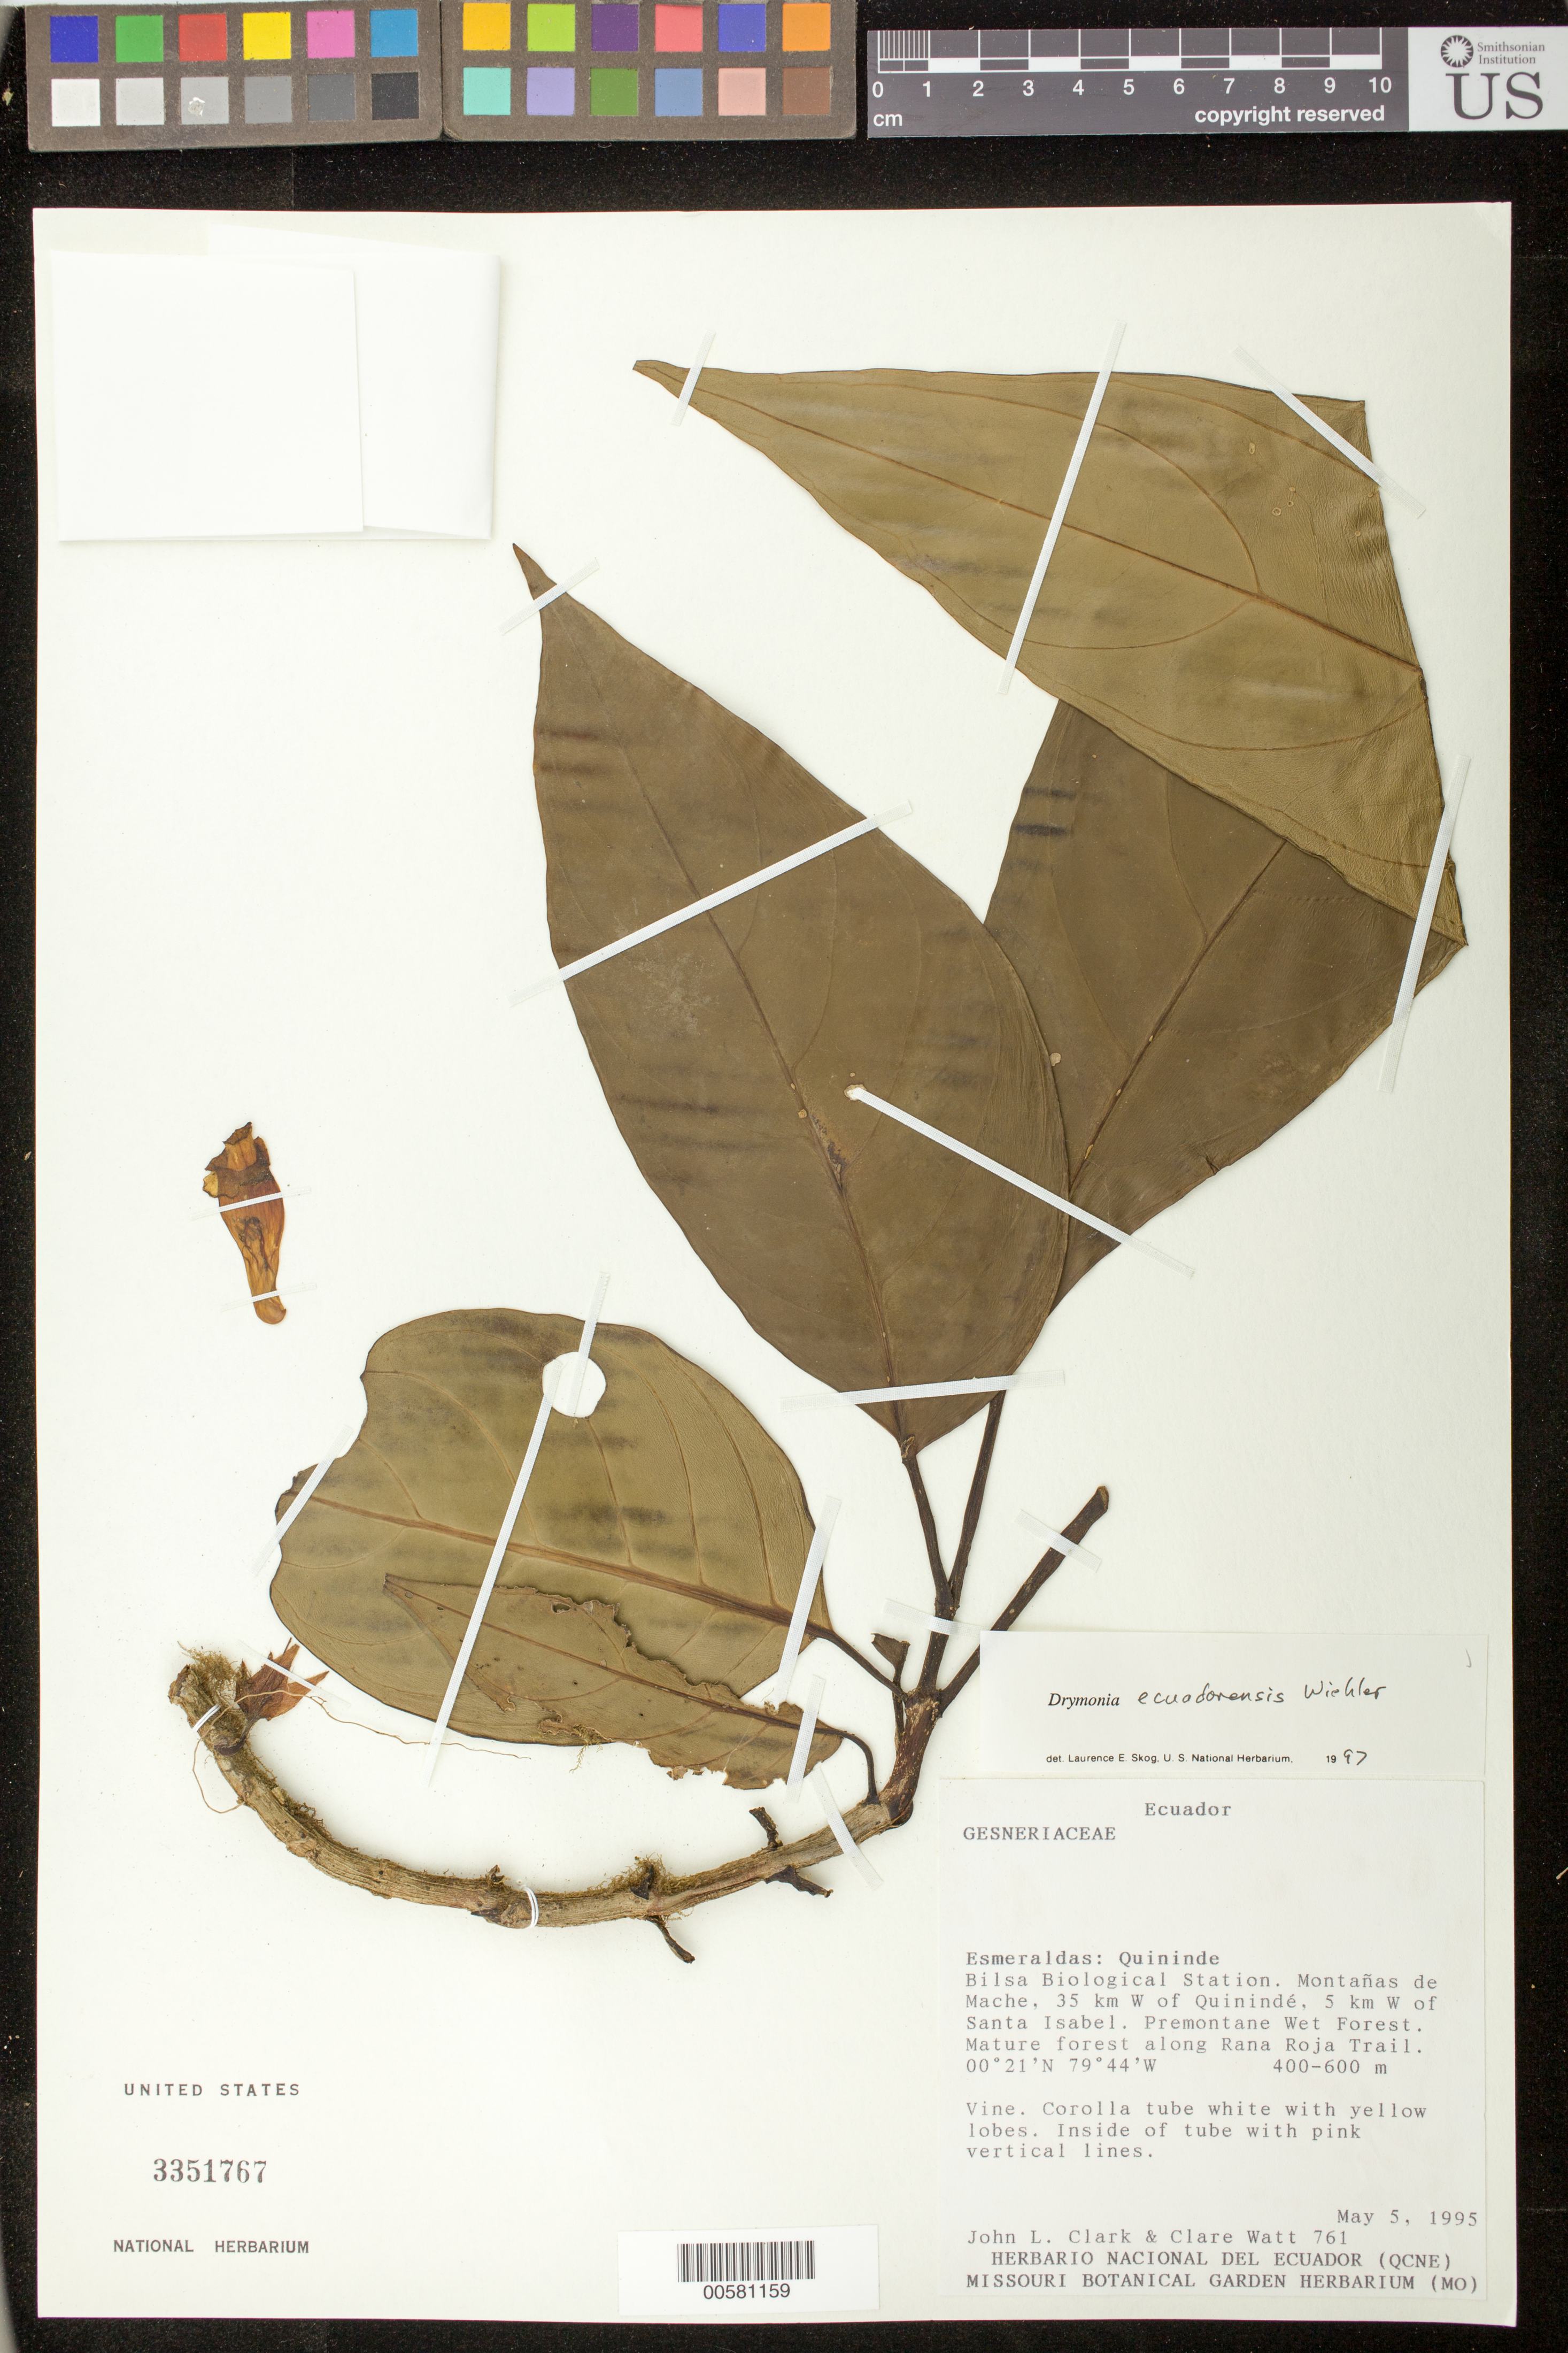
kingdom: Plantae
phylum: Tracheophyta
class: Magnoliopsida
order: Lamiales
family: Gesneriaceae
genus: Drymonia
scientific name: Drymonia ecuadorensis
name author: Wiehler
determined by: Skog, Laurence E.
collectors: J. L. Clark & C. Watt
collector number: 761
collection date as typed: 05 May 1995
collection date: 1995-05-05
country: Ecuador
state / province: Esmeraldas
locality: Quininde, Bilsa Biological Station, Montañas de Mache, 35 km W of Quinindé, 5 km W of Santa Isabel; along Rana Roja Trail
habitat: Premontane wet forest; mature forest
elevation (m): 400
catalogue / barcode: US 3351767